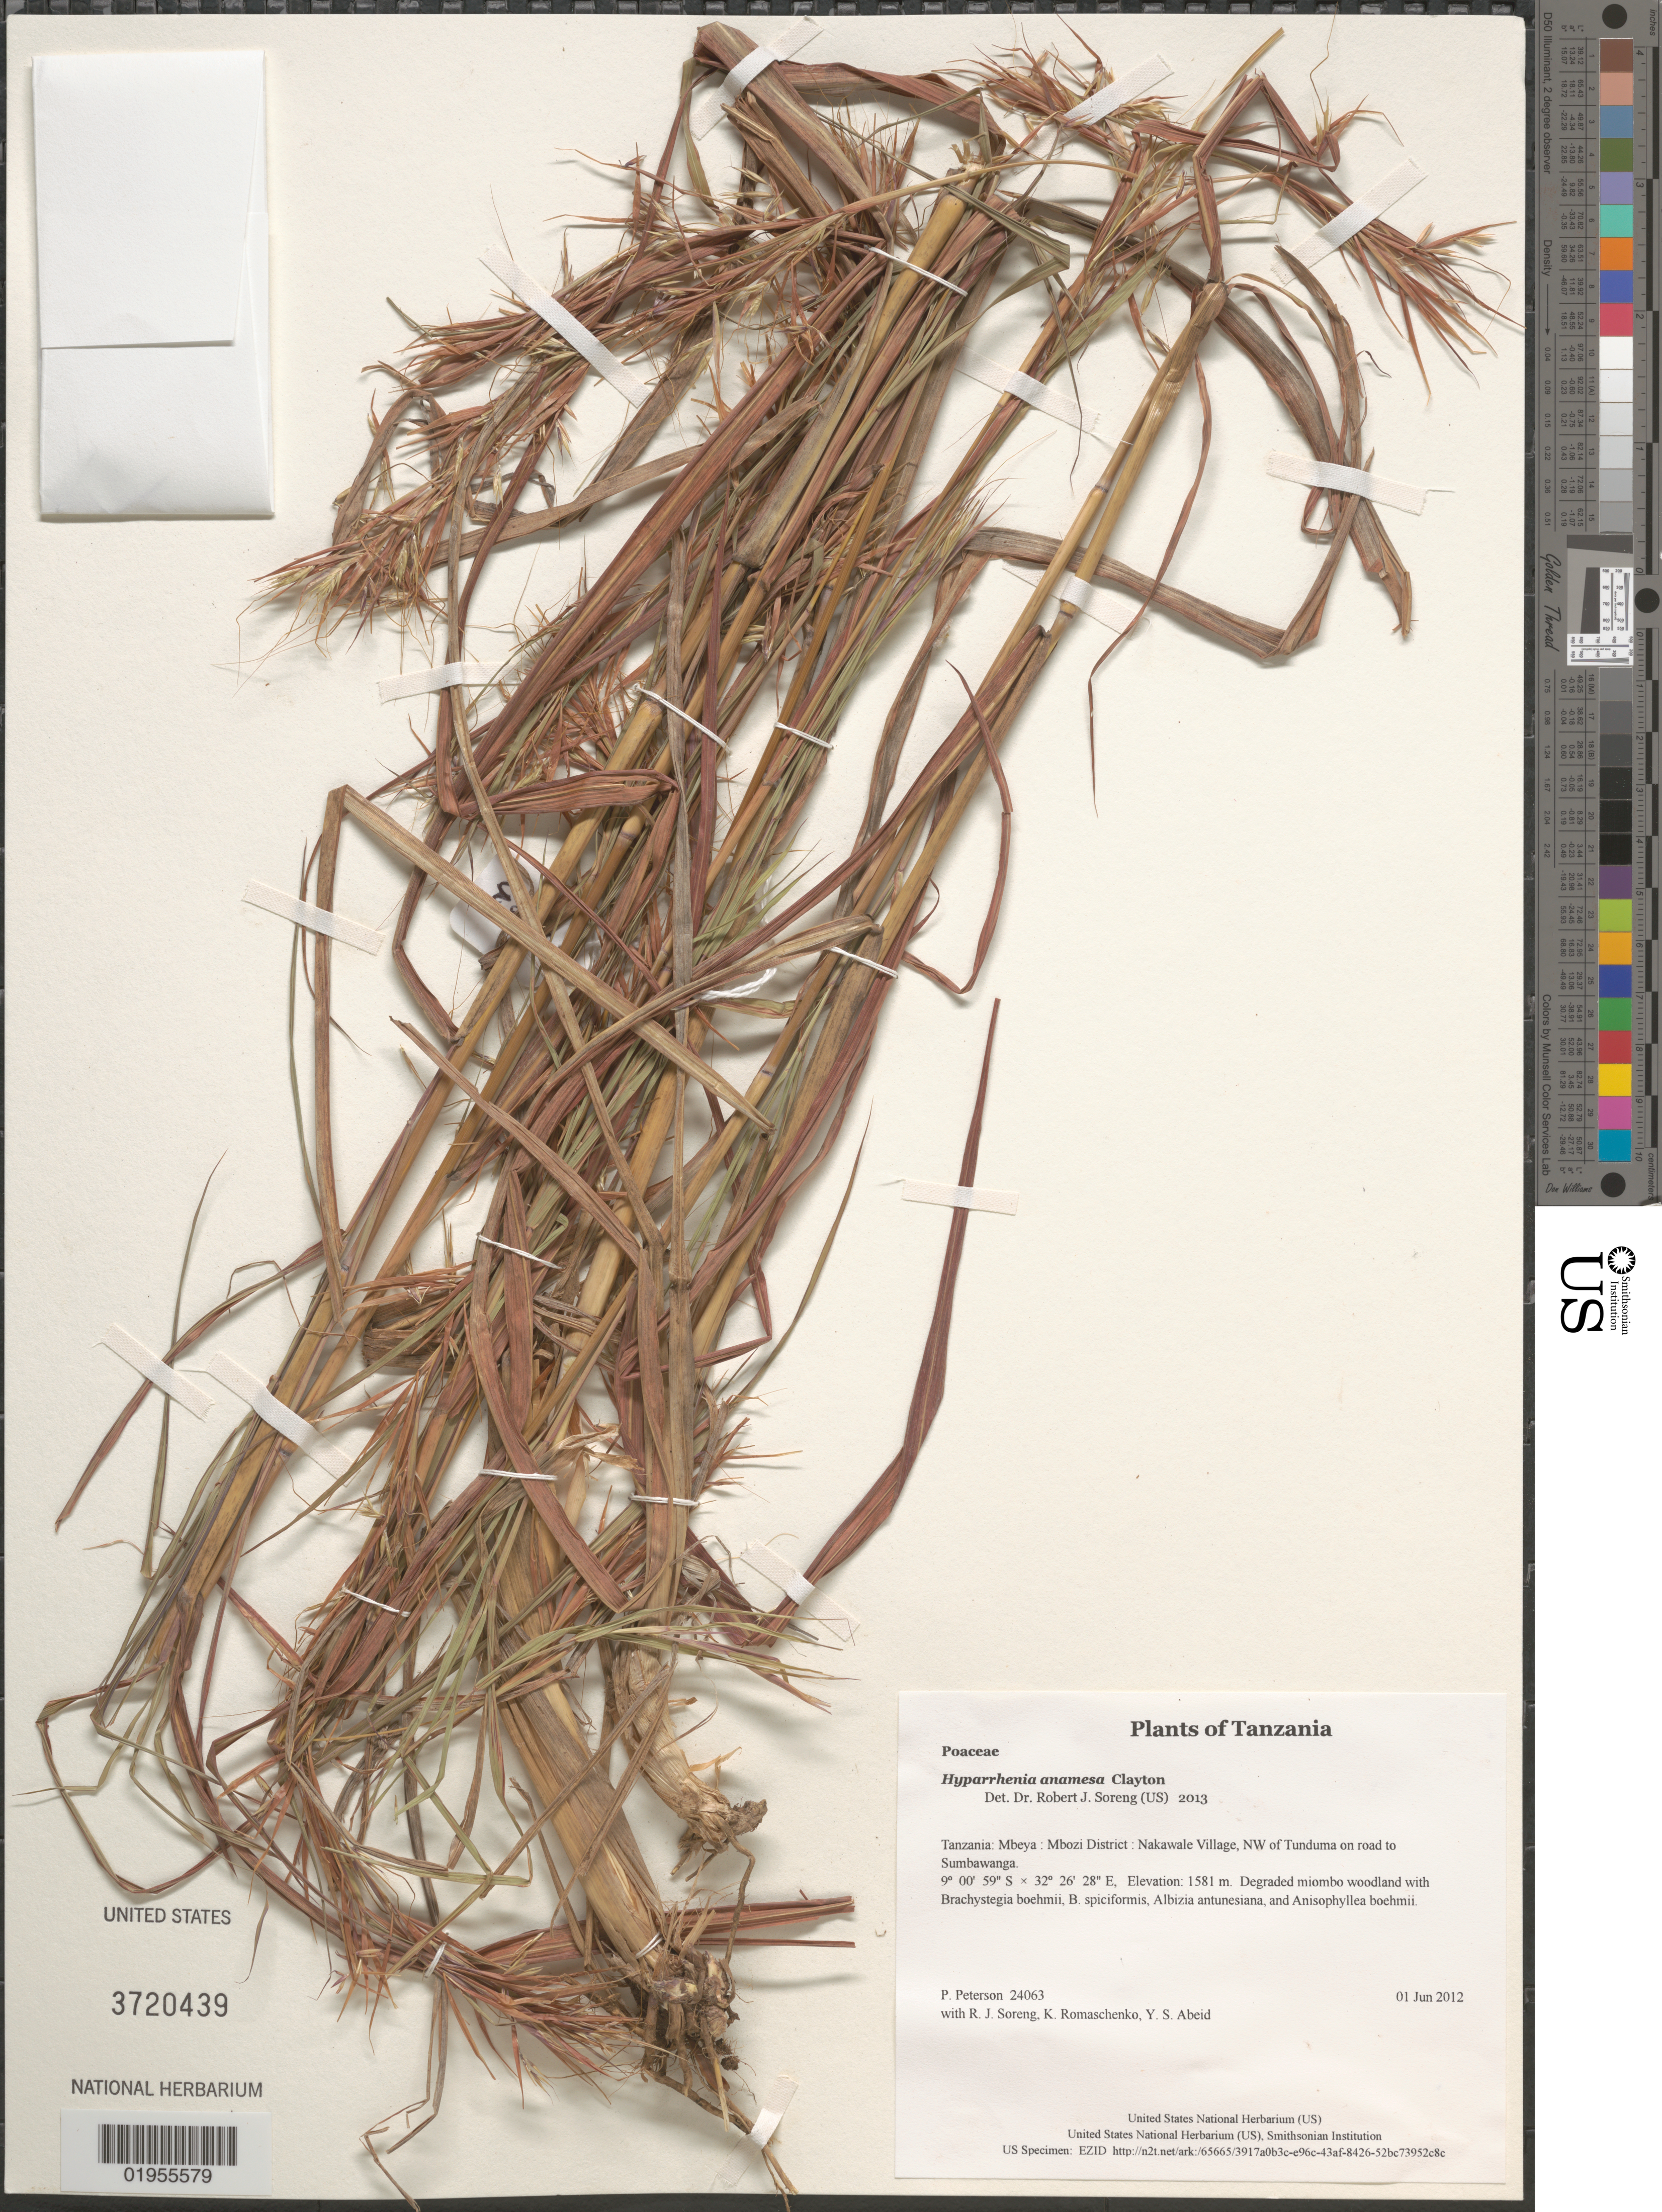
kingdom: Plantae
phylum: Tracheophyta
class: Liliopsida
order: Poales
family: Poaceae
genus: Hyparrhenia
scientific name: Hyparrhenia anamesa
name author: Clayton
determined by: Soreng, Robert J., Research Associate (BOT), Smithsonian Institution - National Museum of Natural History (UNITED STATES)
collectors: P. M. Peterson, R. J. Soreng, K. Romaschenko & Y. Abeid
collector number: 24063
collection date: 2012-06-01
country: Tanzania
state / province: Mbeya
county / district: Mbozi District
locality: Nakawale Village, NW of Tunduma on road to Sumbawanga.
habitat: Degraded miombo woodland with Brachystegia boehmii, B. spiciformis, Albizia antunesiana, and Anisophyllea boehmii.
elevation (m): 1581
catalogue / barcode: US 3720439